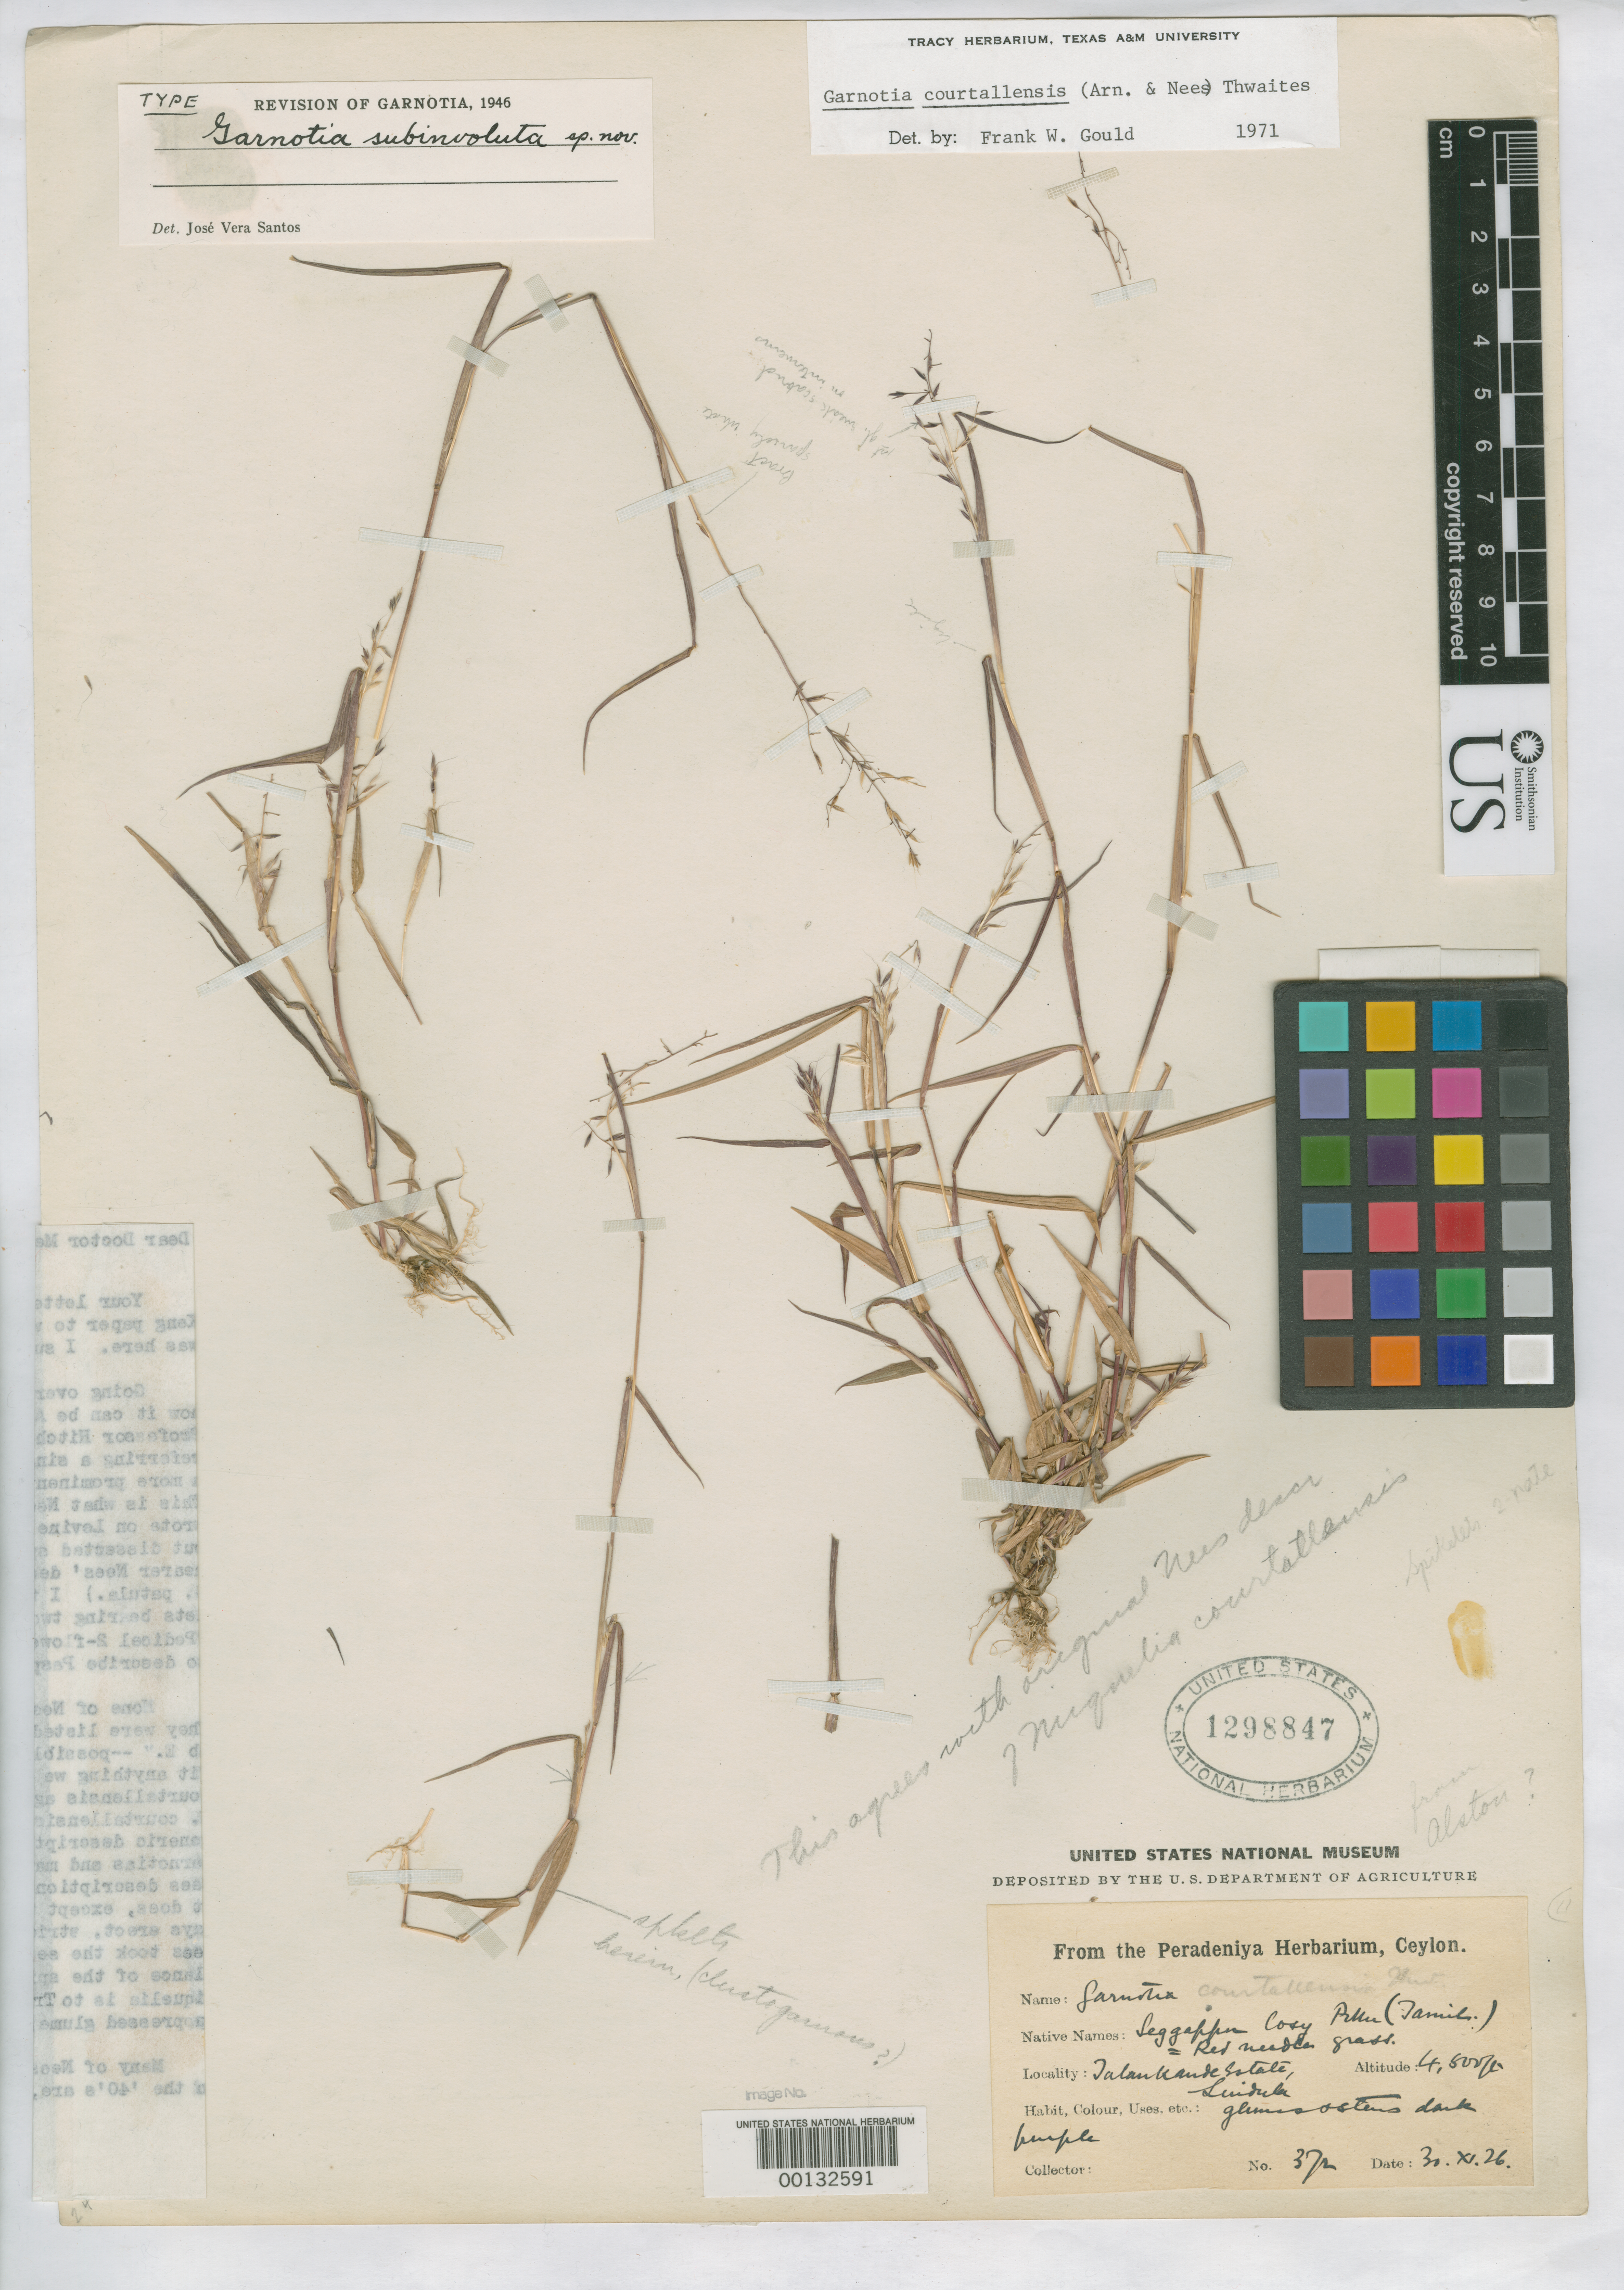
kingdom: Plantae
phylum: Tracheophyta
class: Liliopsida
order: Poales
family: Poaceae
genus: Garnotia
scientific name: Garnotia subinvoluta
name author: Santos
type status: Holotype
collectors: ex herb. Peradeniya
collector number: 372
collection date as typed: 30 Nov 1926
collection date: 1926-11-30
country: Sri Lanka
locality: Talaukande, Suidula.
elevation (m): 1463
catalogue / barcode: US 1298847